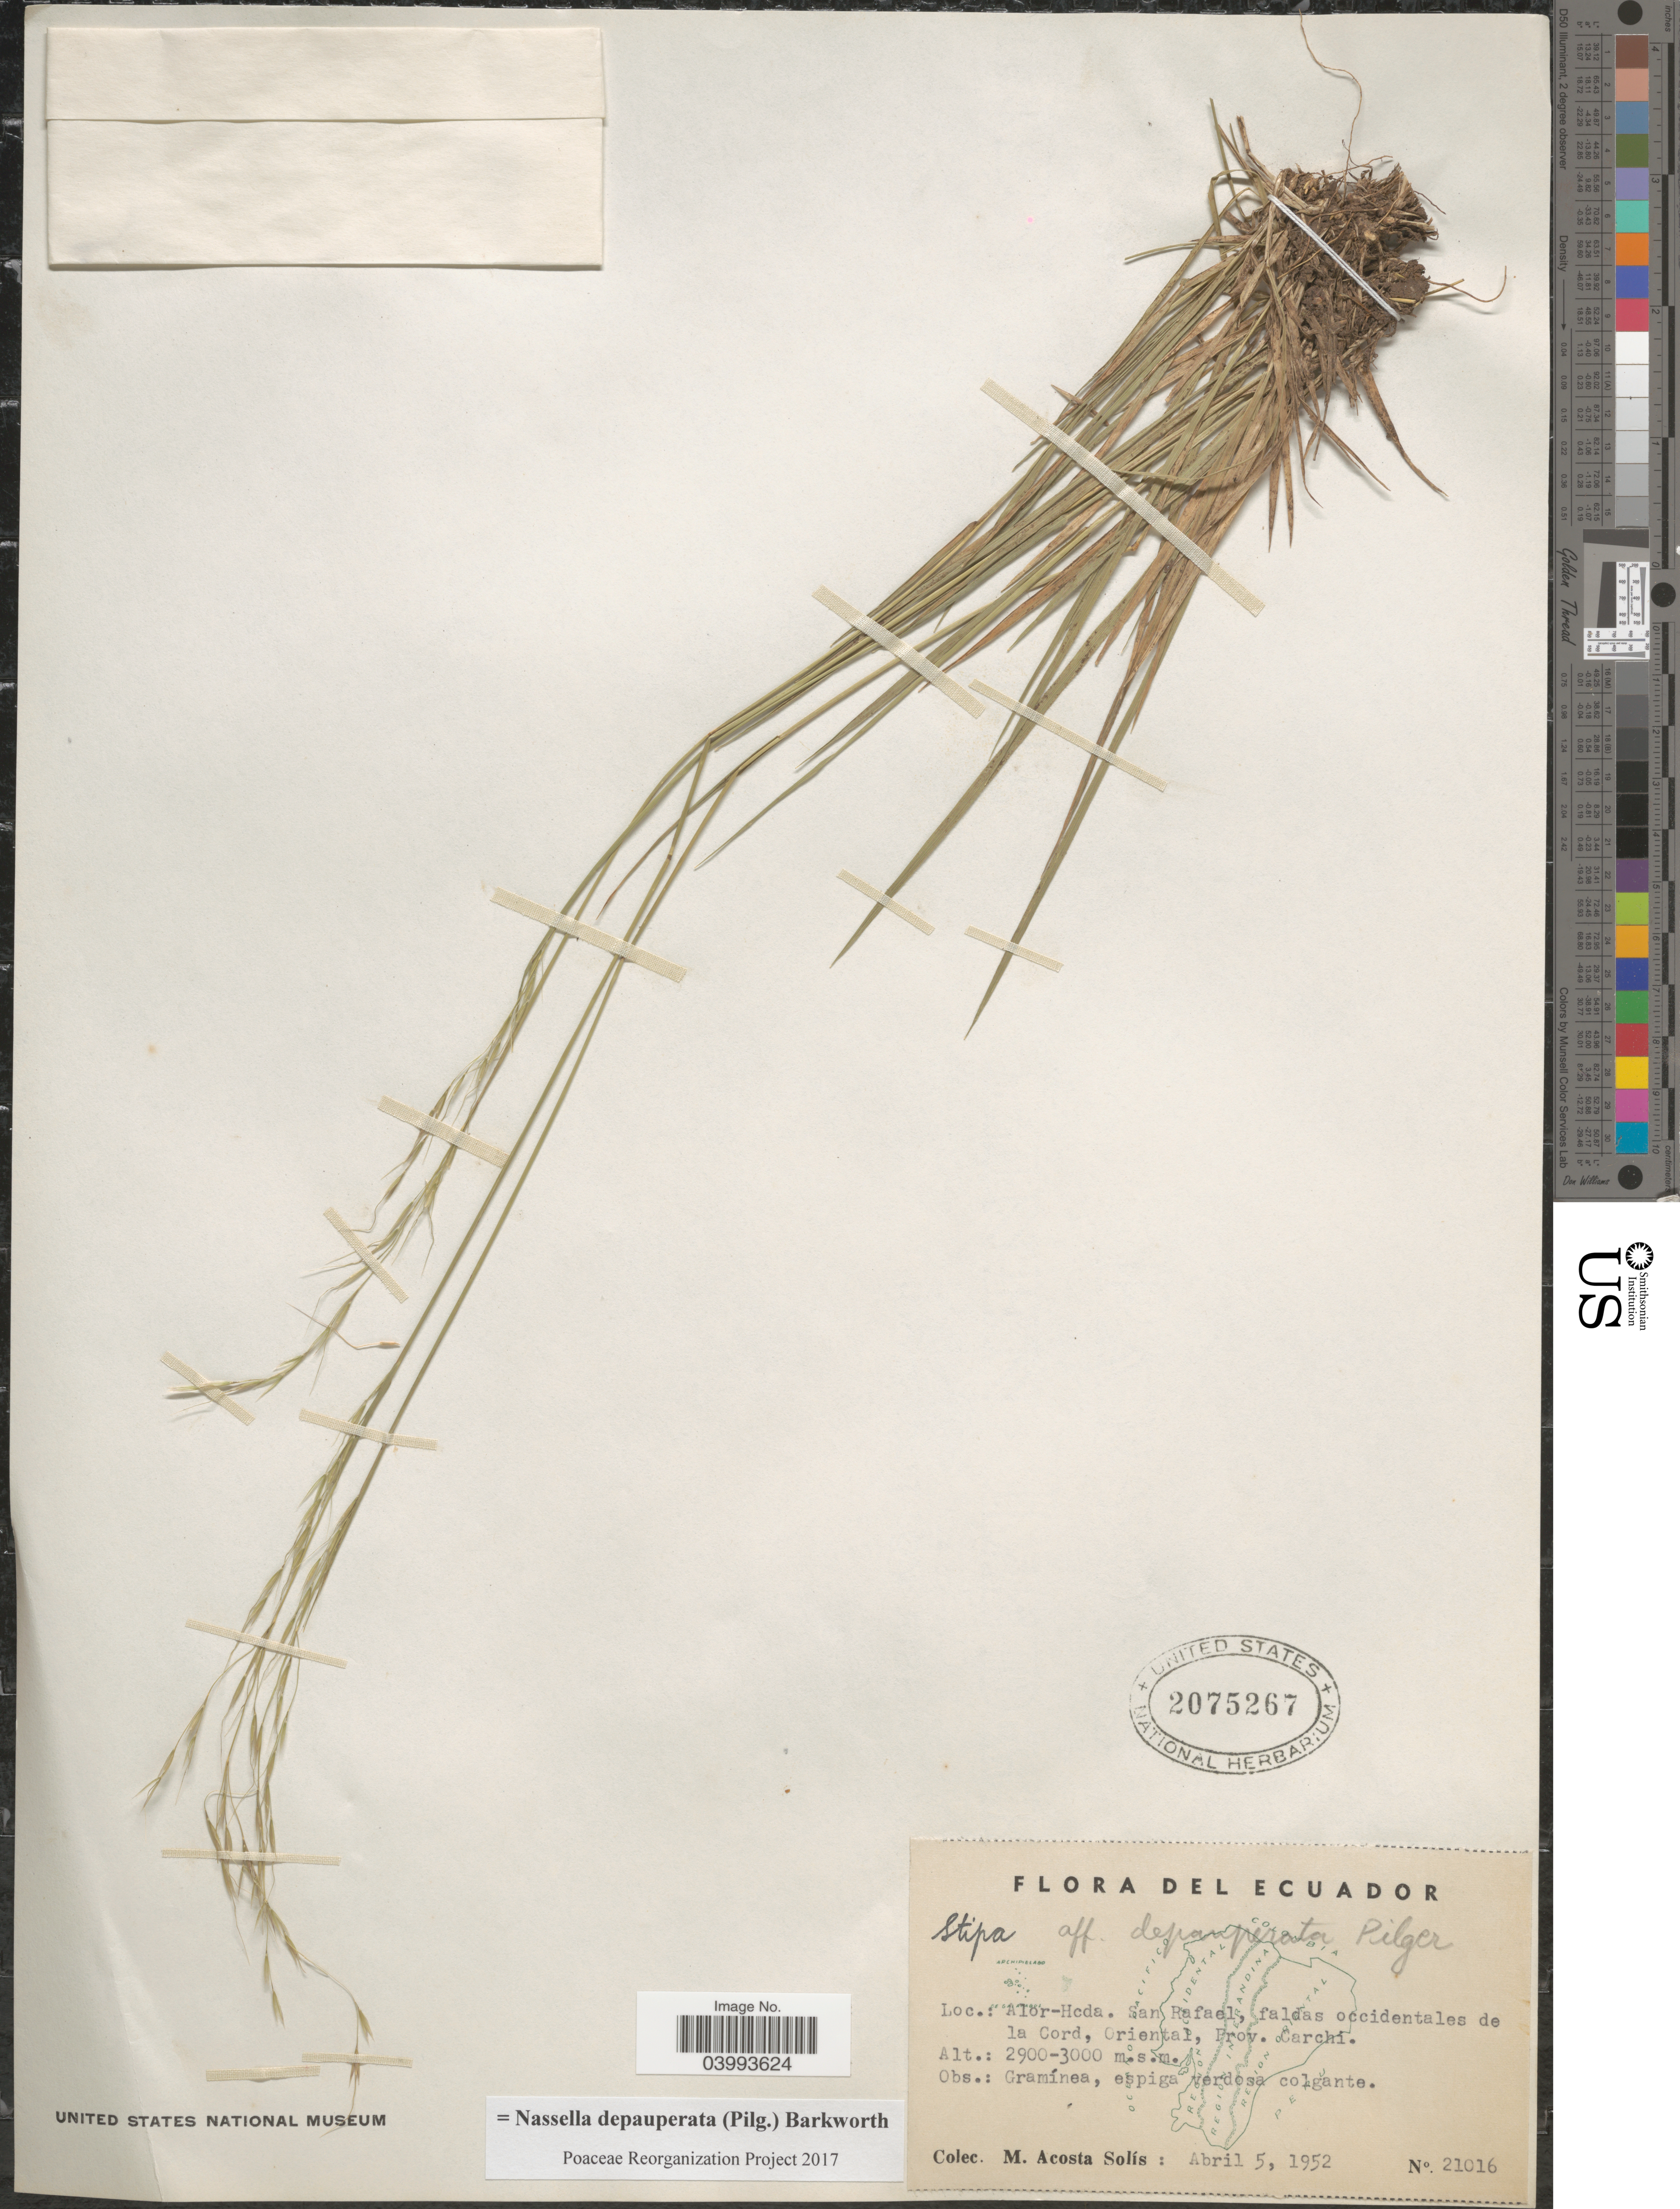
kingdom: Plantae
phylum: Tracheophyta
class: Liliopsida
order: Poales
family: Poaceae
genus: Nassella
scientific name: Nassella depauperata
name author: (Pilg.) Barkworth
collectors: M. Acosta Solis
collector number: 21016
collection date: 1952-04-05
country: Ecuador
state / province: Carchi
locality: Alor-Hcda. San Rafael, faldas occidentales de la Cord, Oriental.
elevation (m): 2900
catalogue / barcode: US 2075267